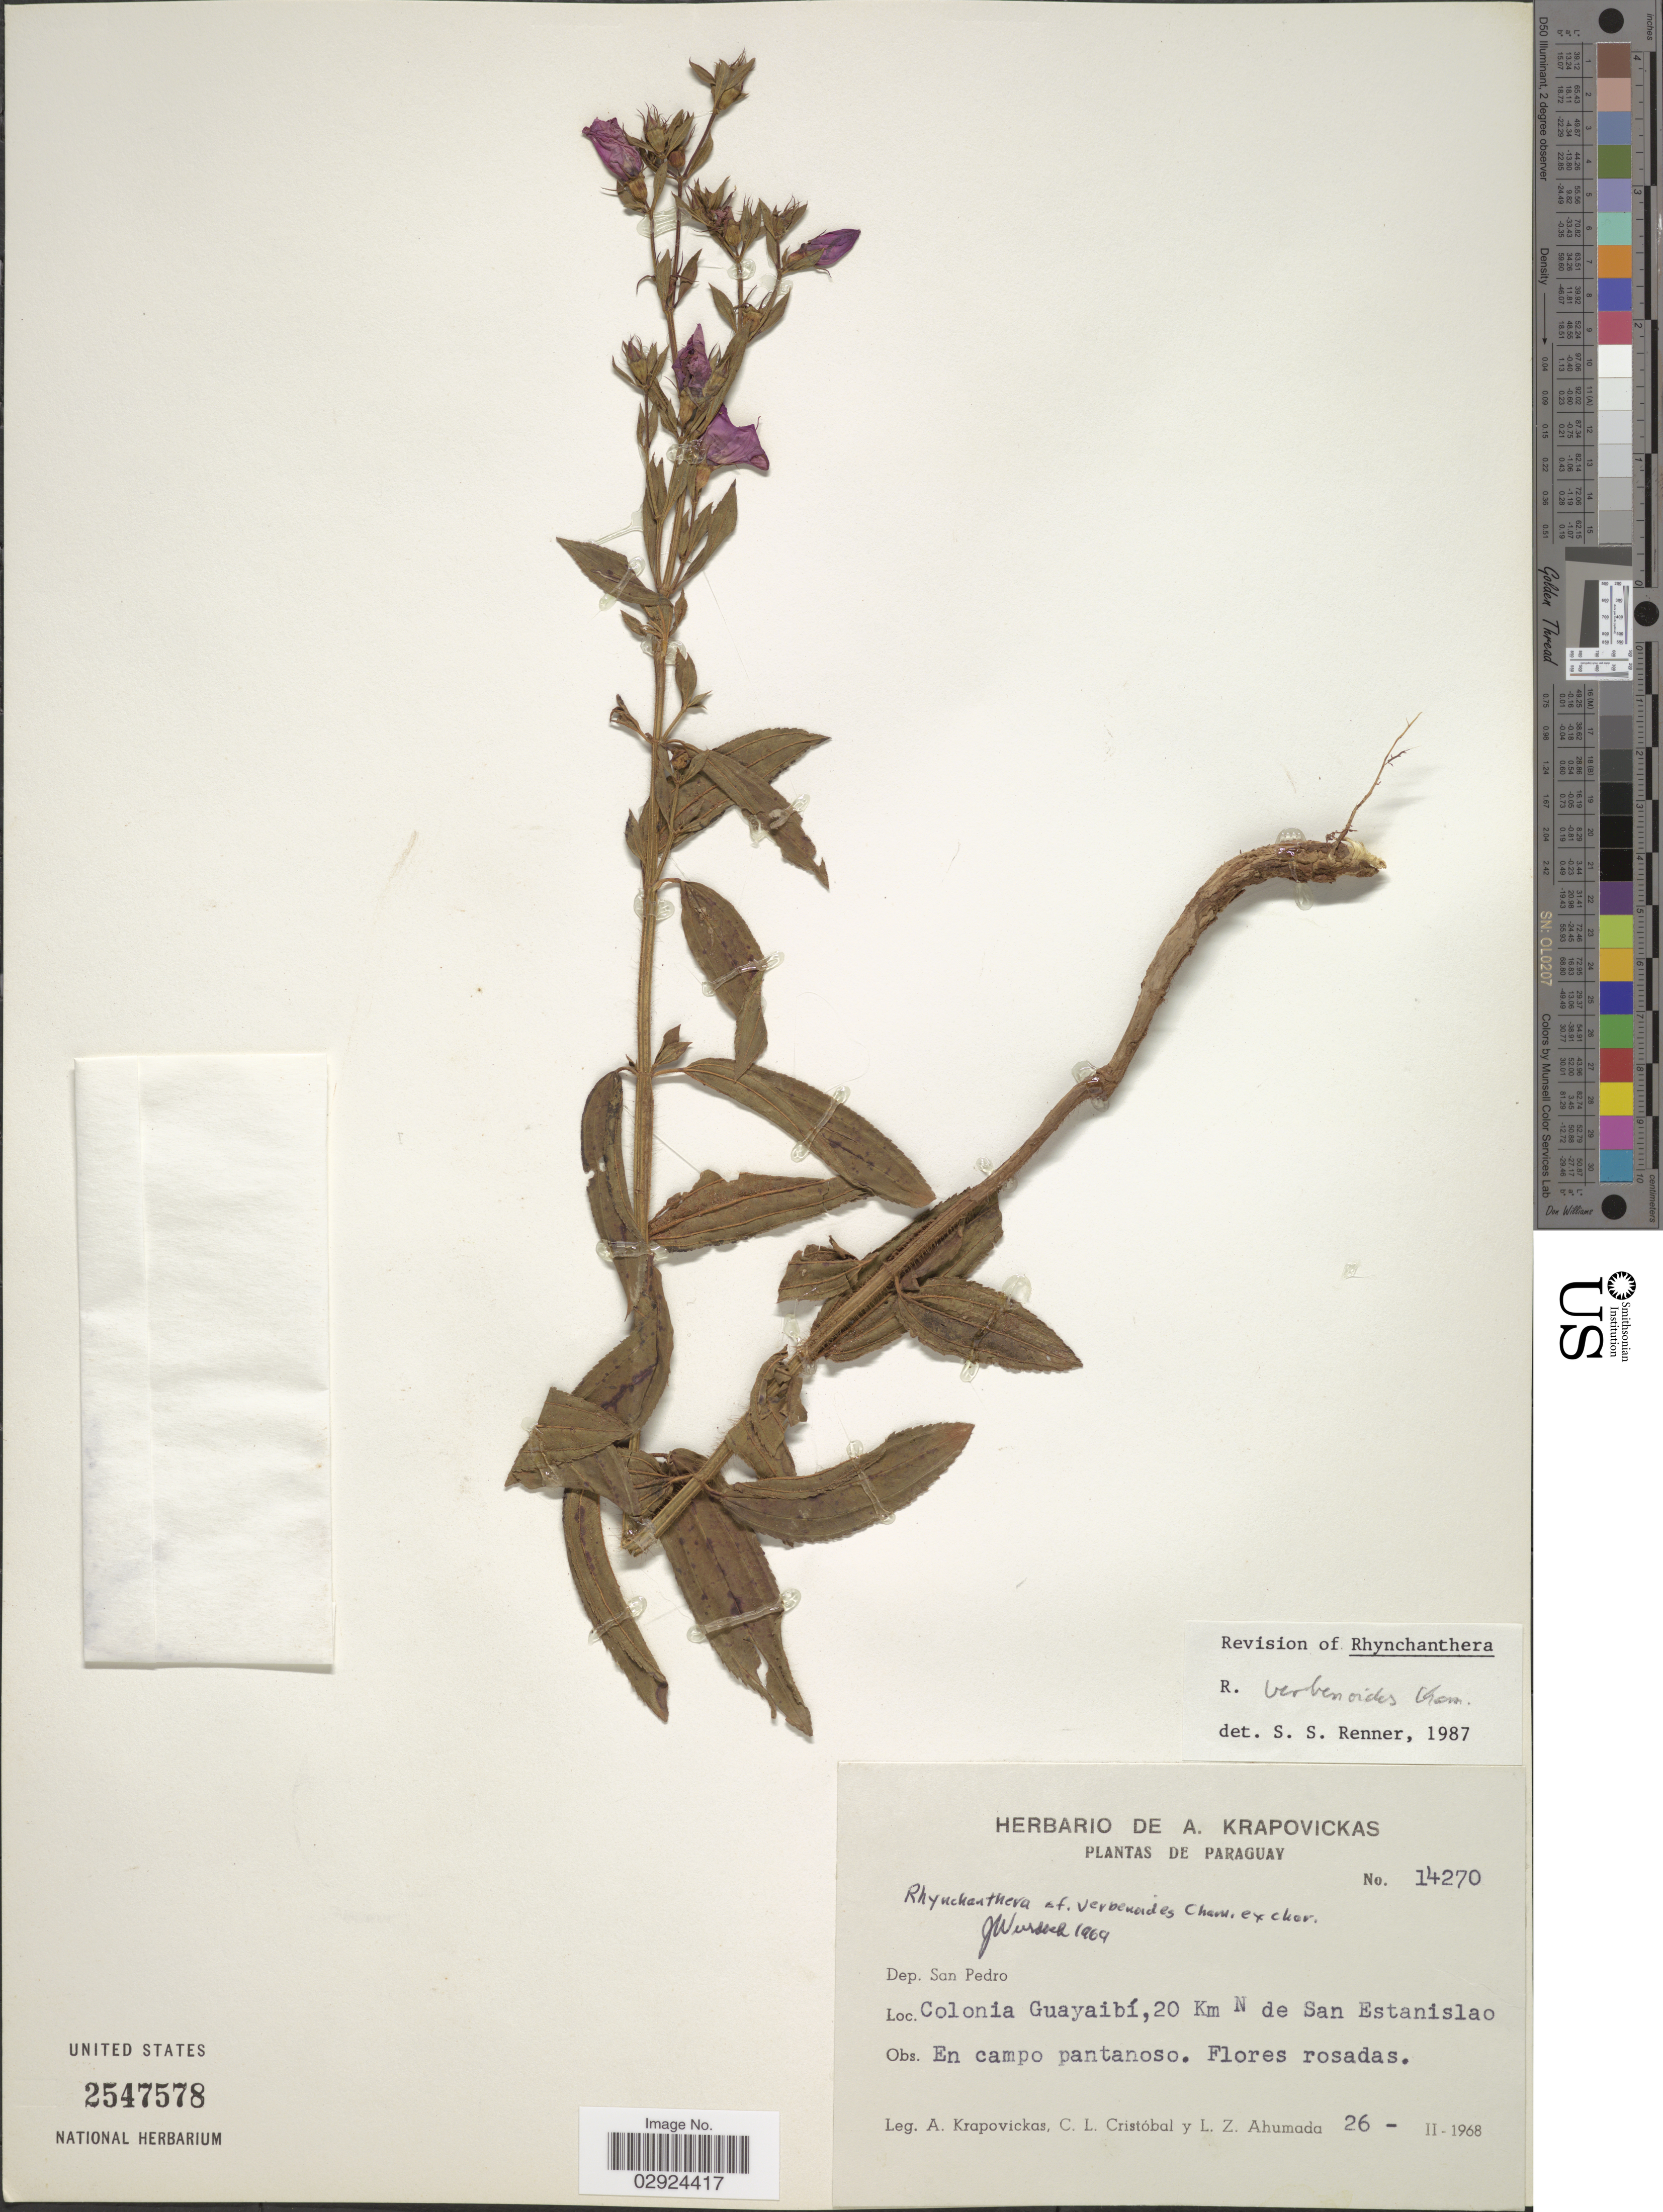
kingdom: Plantae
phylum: Tracheophyta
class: Magnoliopsida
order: Myrtales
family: Melastomataceae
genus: Rhynchanthera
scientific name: Rhynchanthera verbenoides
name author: Cham.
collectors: A. Krapovickas, C. L. Cristóbal & L. Ahumada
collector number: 14270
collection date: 1968-02-26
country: Paraguay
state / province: San Pedro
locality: Dep. San Pedro, Colonia Guayaibí, 20 Km N de San Estanislao.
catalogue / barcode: US 2547578